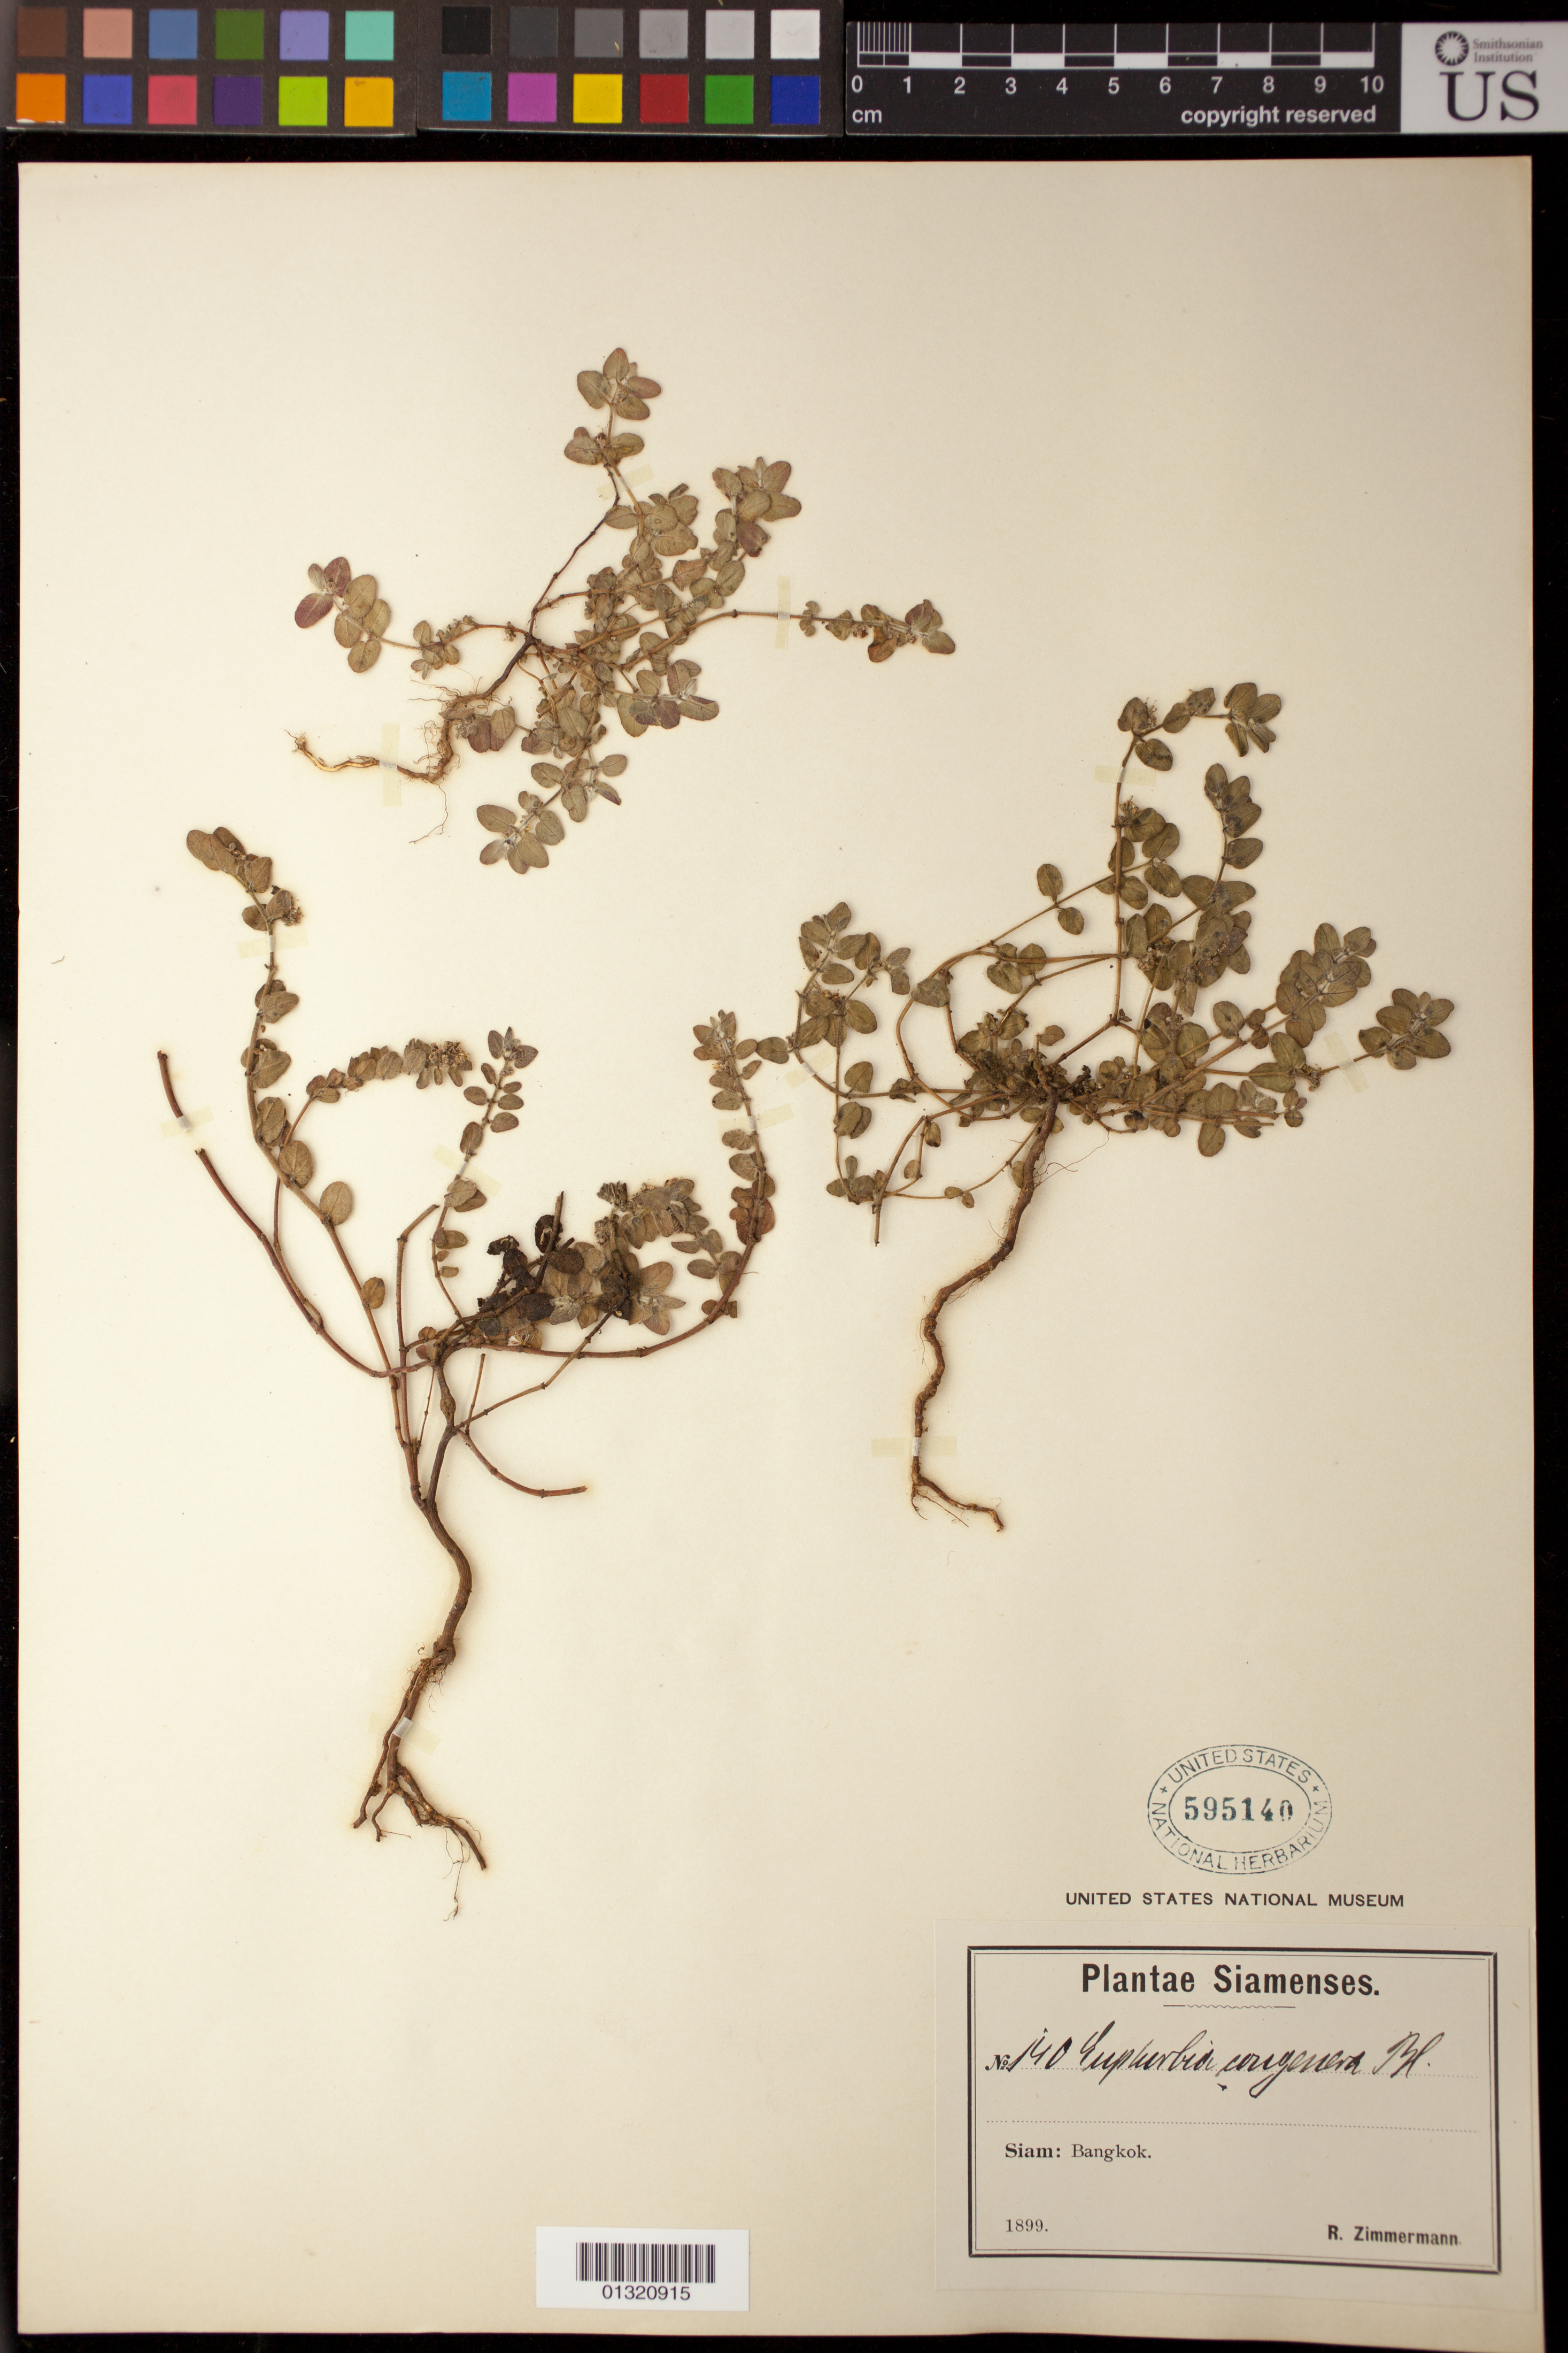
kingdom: Plantae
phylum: Tracheophyta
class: Magnoliopsida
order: Malpighiales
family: Euphorbiaceae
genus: Euphorbia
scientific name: Euphorbia reniformis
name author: Blume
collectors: R. Zimmermann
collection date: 1899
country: Thailand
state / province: Bangkok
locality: Bangkok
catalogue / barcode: US 595140